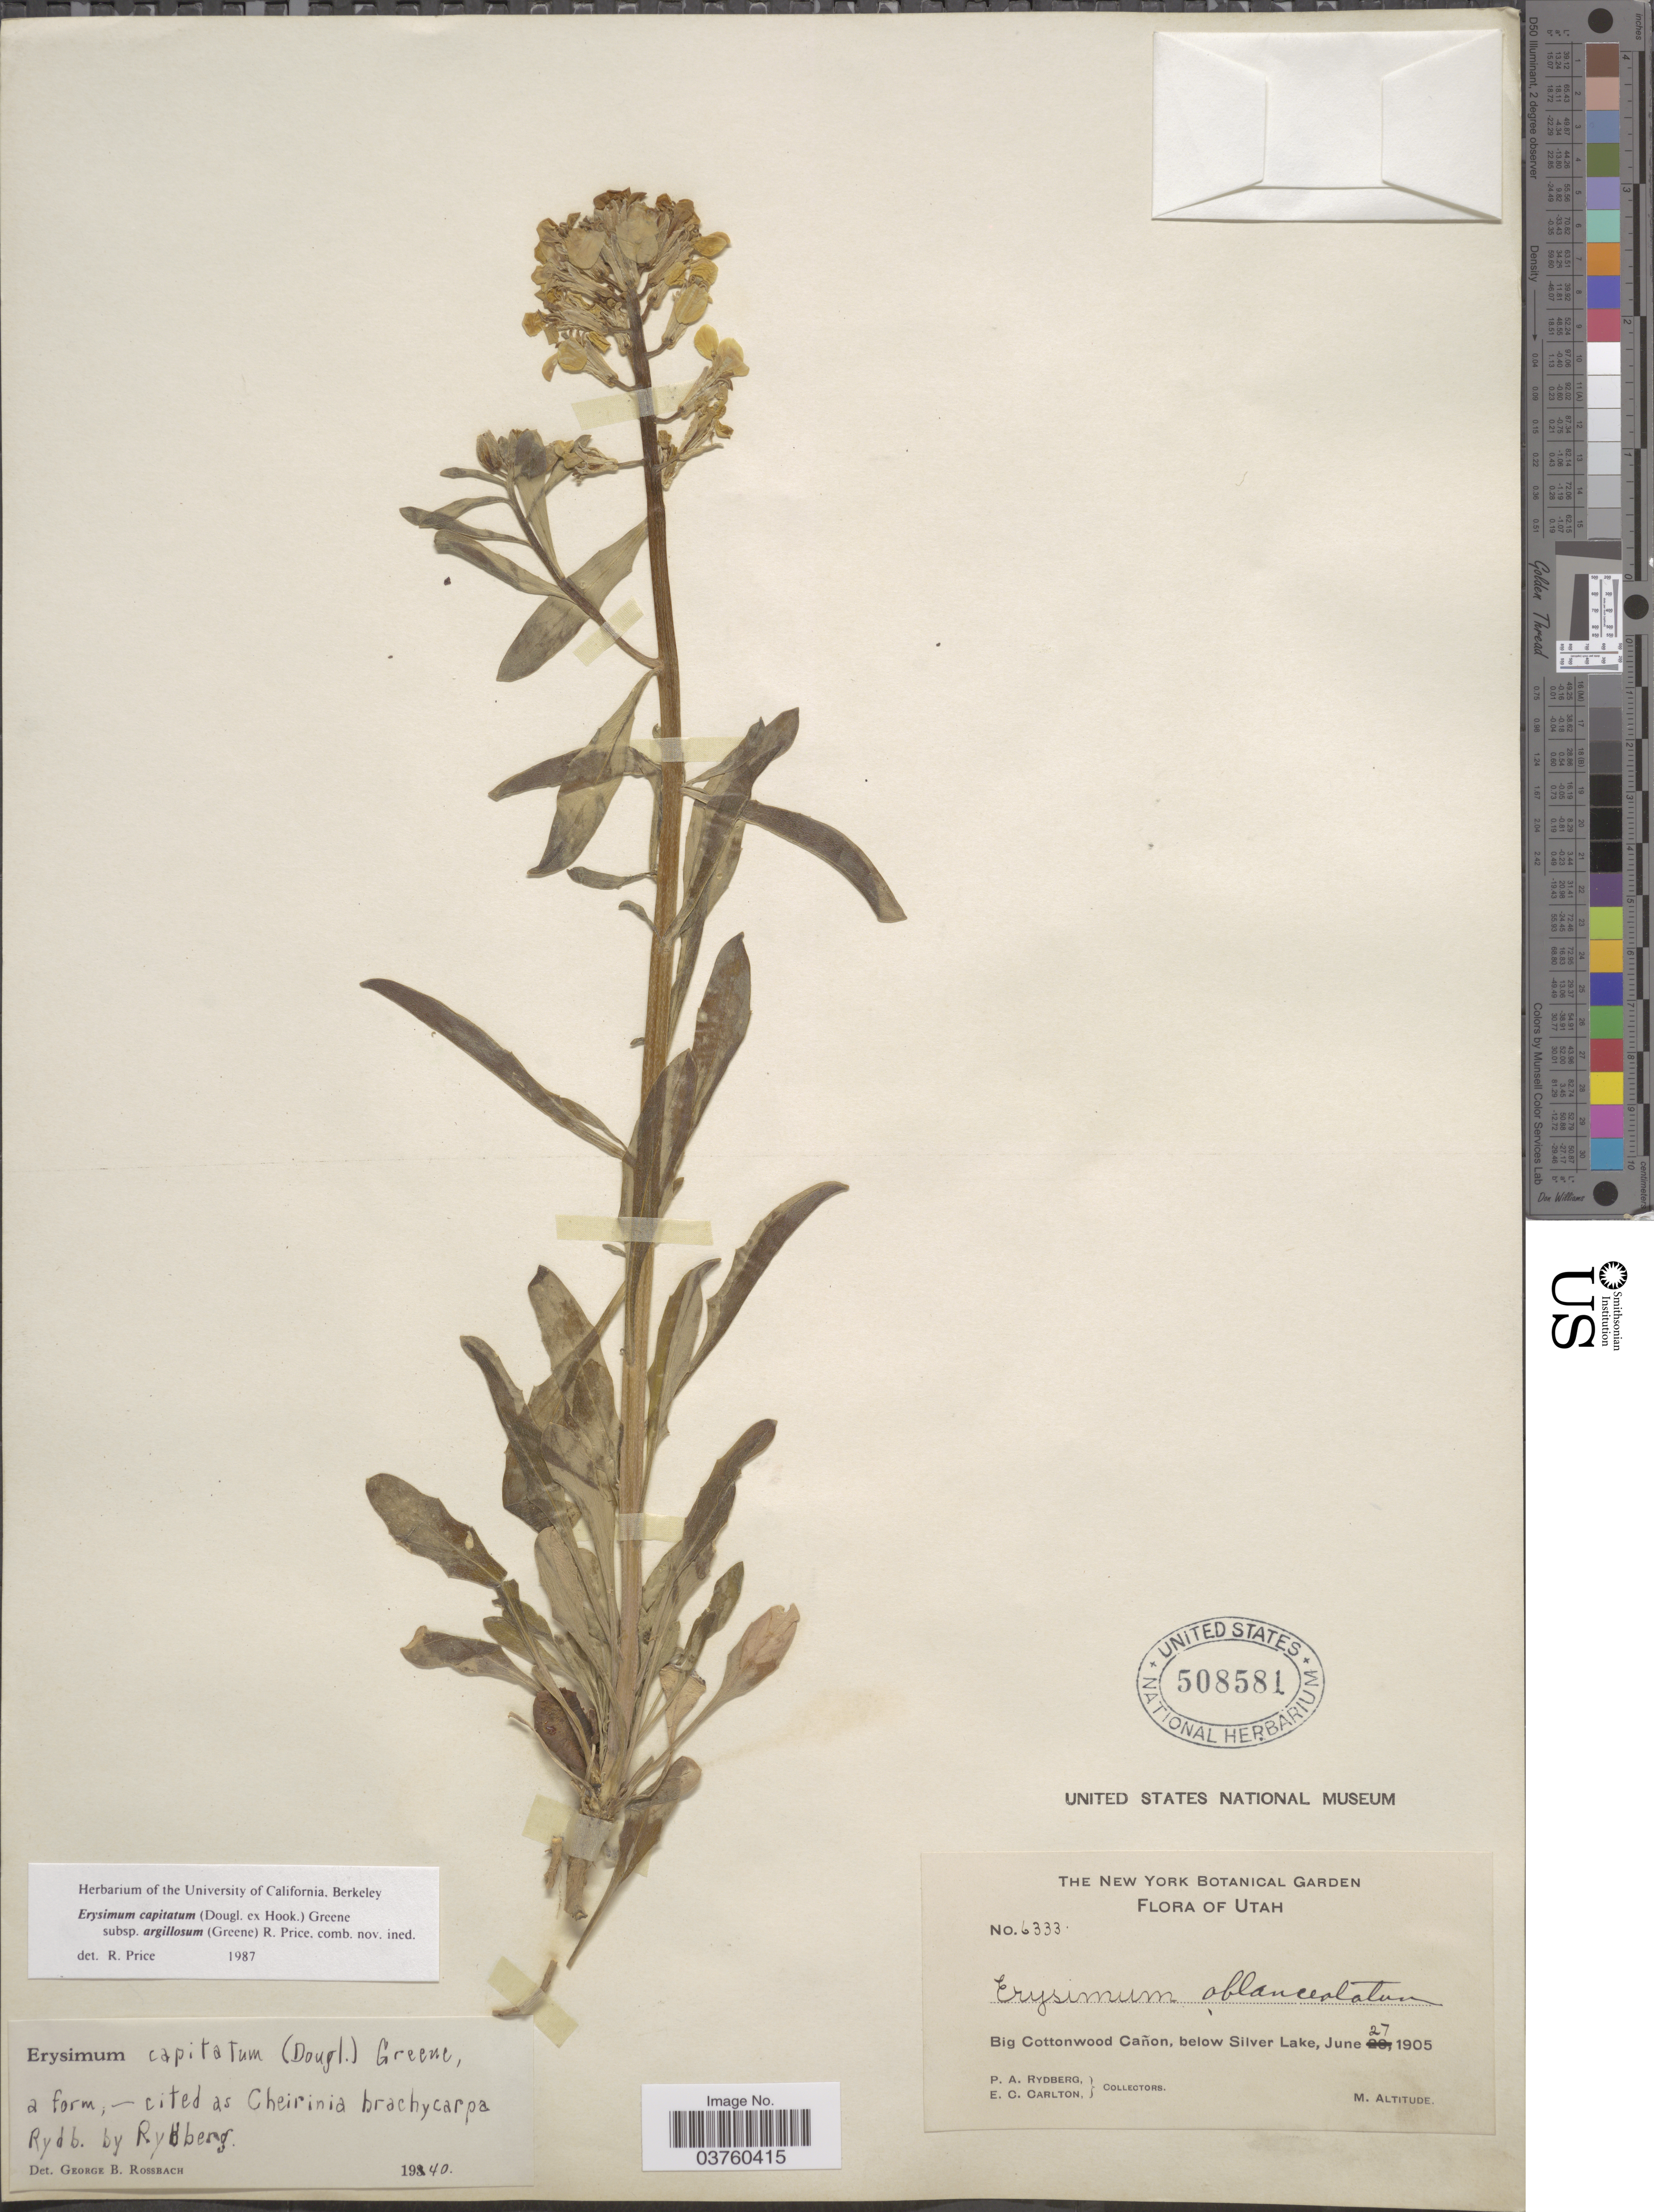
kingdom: Plantae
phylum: Tracheophyta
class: Magnoliopsida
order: Brassicales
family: Brassicaceae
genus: Erysimum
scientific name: Erysimum capitatum subsp. argillosum (Greene) R.A. Price comb. nov. ined.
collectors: P. A. Rydberg & E. Carlton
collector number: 6333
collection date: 1905-06-27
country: United States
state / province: Utah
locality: Big Cottonwood Cañon, below Silver Lake.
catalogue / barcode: US 508581